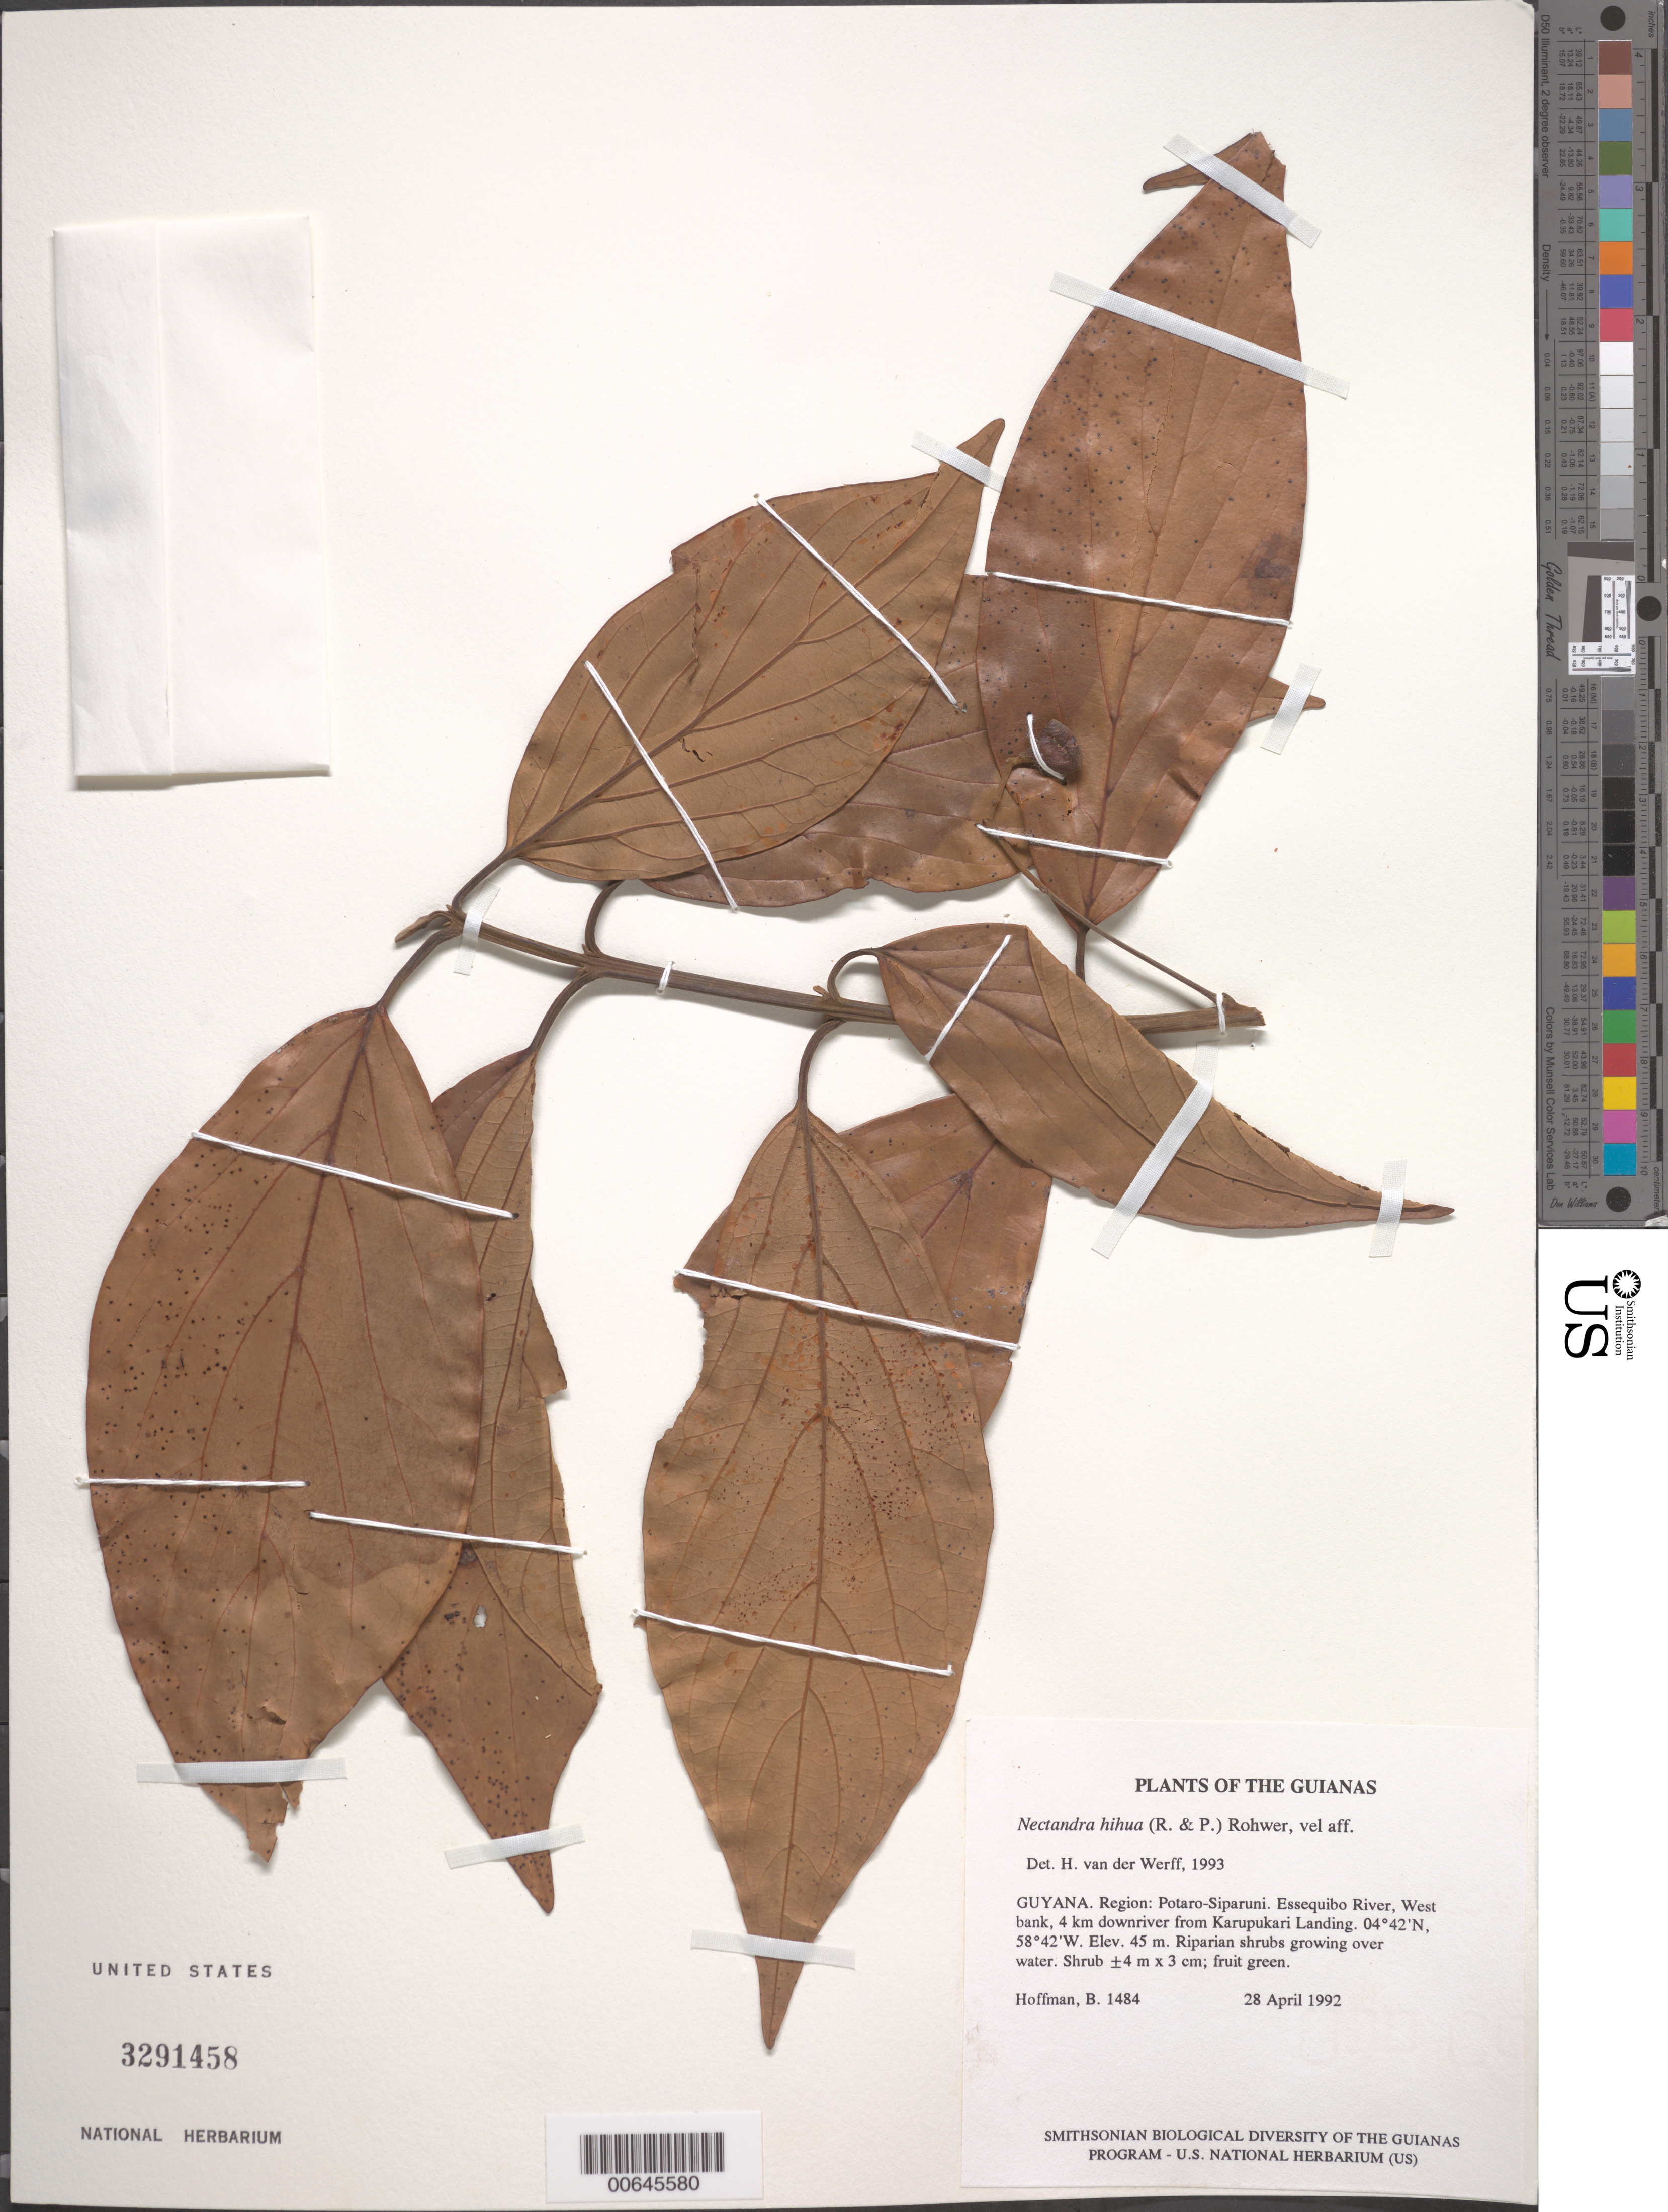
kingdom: Plantae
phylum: Tracheophyta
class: Magnoliopsida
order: Laurales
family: Lauraceae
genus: Nectandra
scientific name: Nectandra amazonum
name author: Nees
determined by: van der Werff, H., (MO), Missouri Botanical Garden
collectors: B. Hoffman, R. T. Pennington, G. Gharbarran & C. Capellaro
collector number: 1484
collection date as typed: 28 April 1992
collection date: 1992-04-28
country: Guyana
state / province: Potaro-Siparuni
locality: Essequibo River, West bank, 4 km downriver from Karupukari Landing. Iwokrama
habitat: Riparian shrubs growing over water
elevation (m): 45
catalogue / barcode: US 3291458